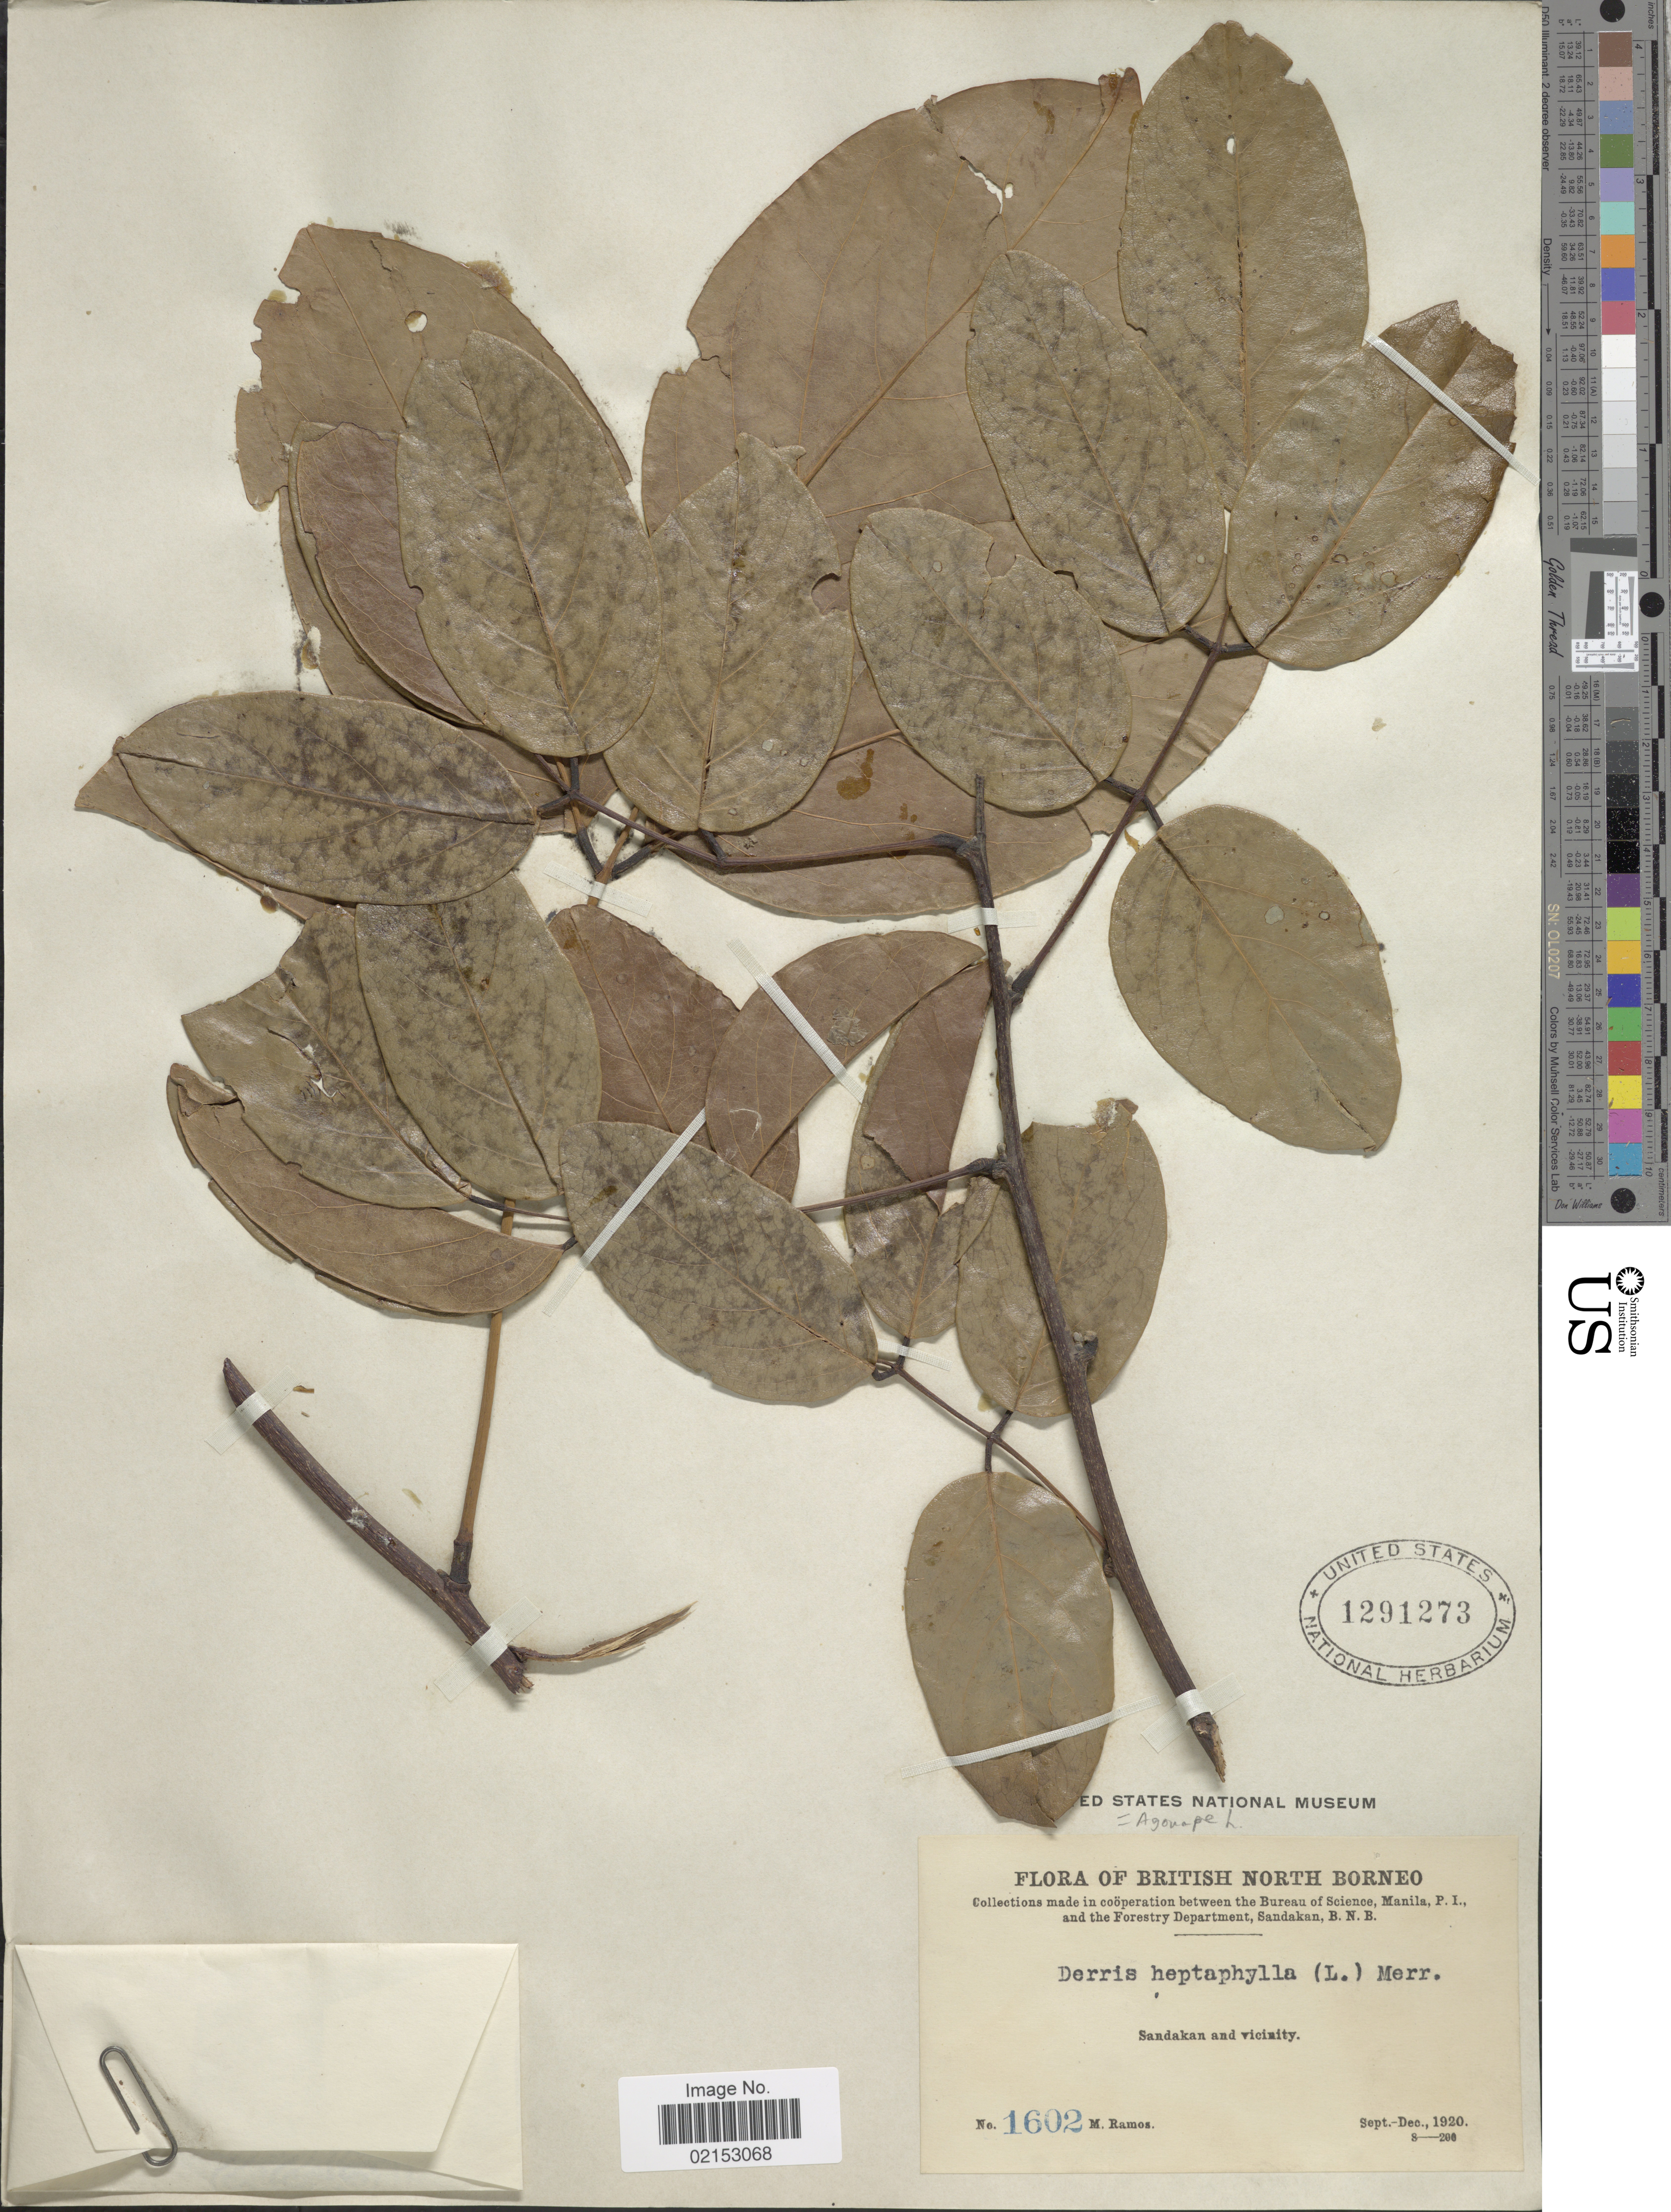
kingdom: Plantae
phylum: Tracheophyta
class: Magnoliopsida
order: Fabales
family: Fabaceae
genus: Aganope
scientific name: Aganope heptaphylla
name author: (L.) Polhill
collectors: M. Ramos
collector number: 1602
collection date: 1920-09/1920-12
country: Malaysia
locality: British North Borneo, Sandakan and vicinity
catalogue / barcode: US 1291273